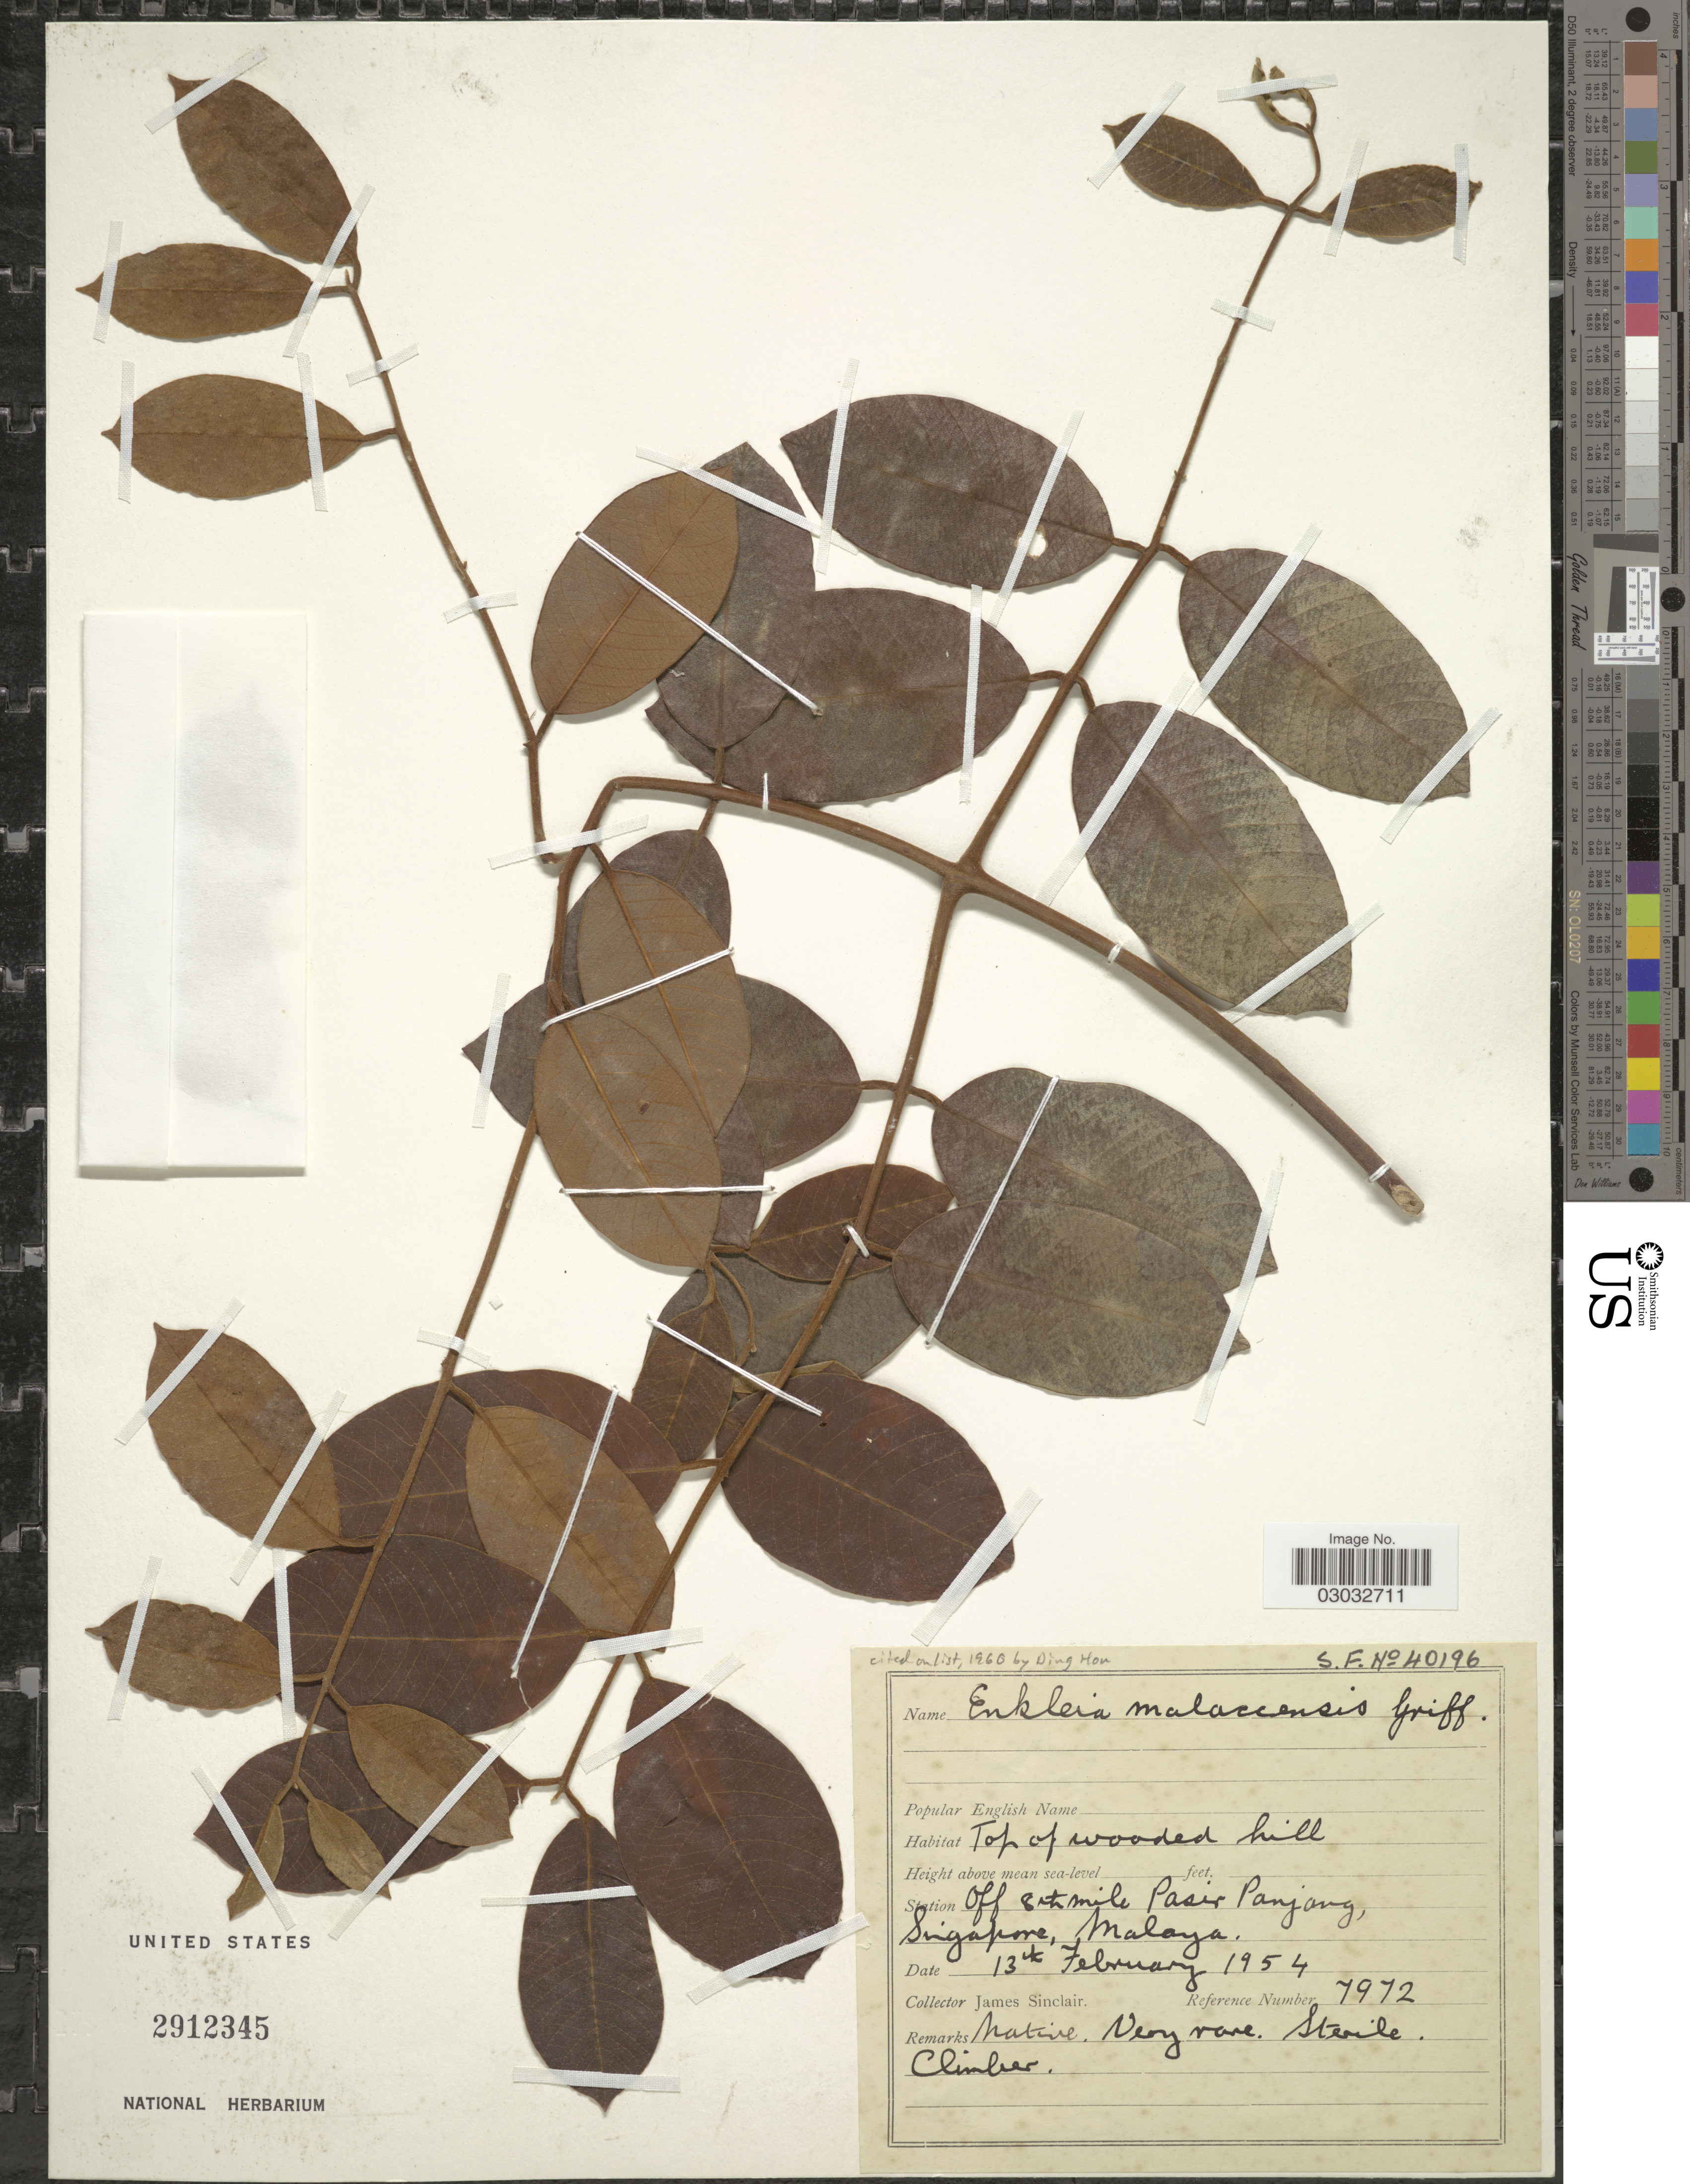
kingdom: Plantae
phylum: Tracheophyta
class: Magnoliopsida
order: Malvales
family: Thymelaeaceae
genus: Enkleia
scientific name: Enkleia malaccensis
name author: Griff.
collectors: J. Sinclair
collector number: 7972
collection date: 1954-02-13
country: Singapore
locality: Station off 8th mile Pasir Panjang, Malaya.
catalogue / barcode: US 2912345